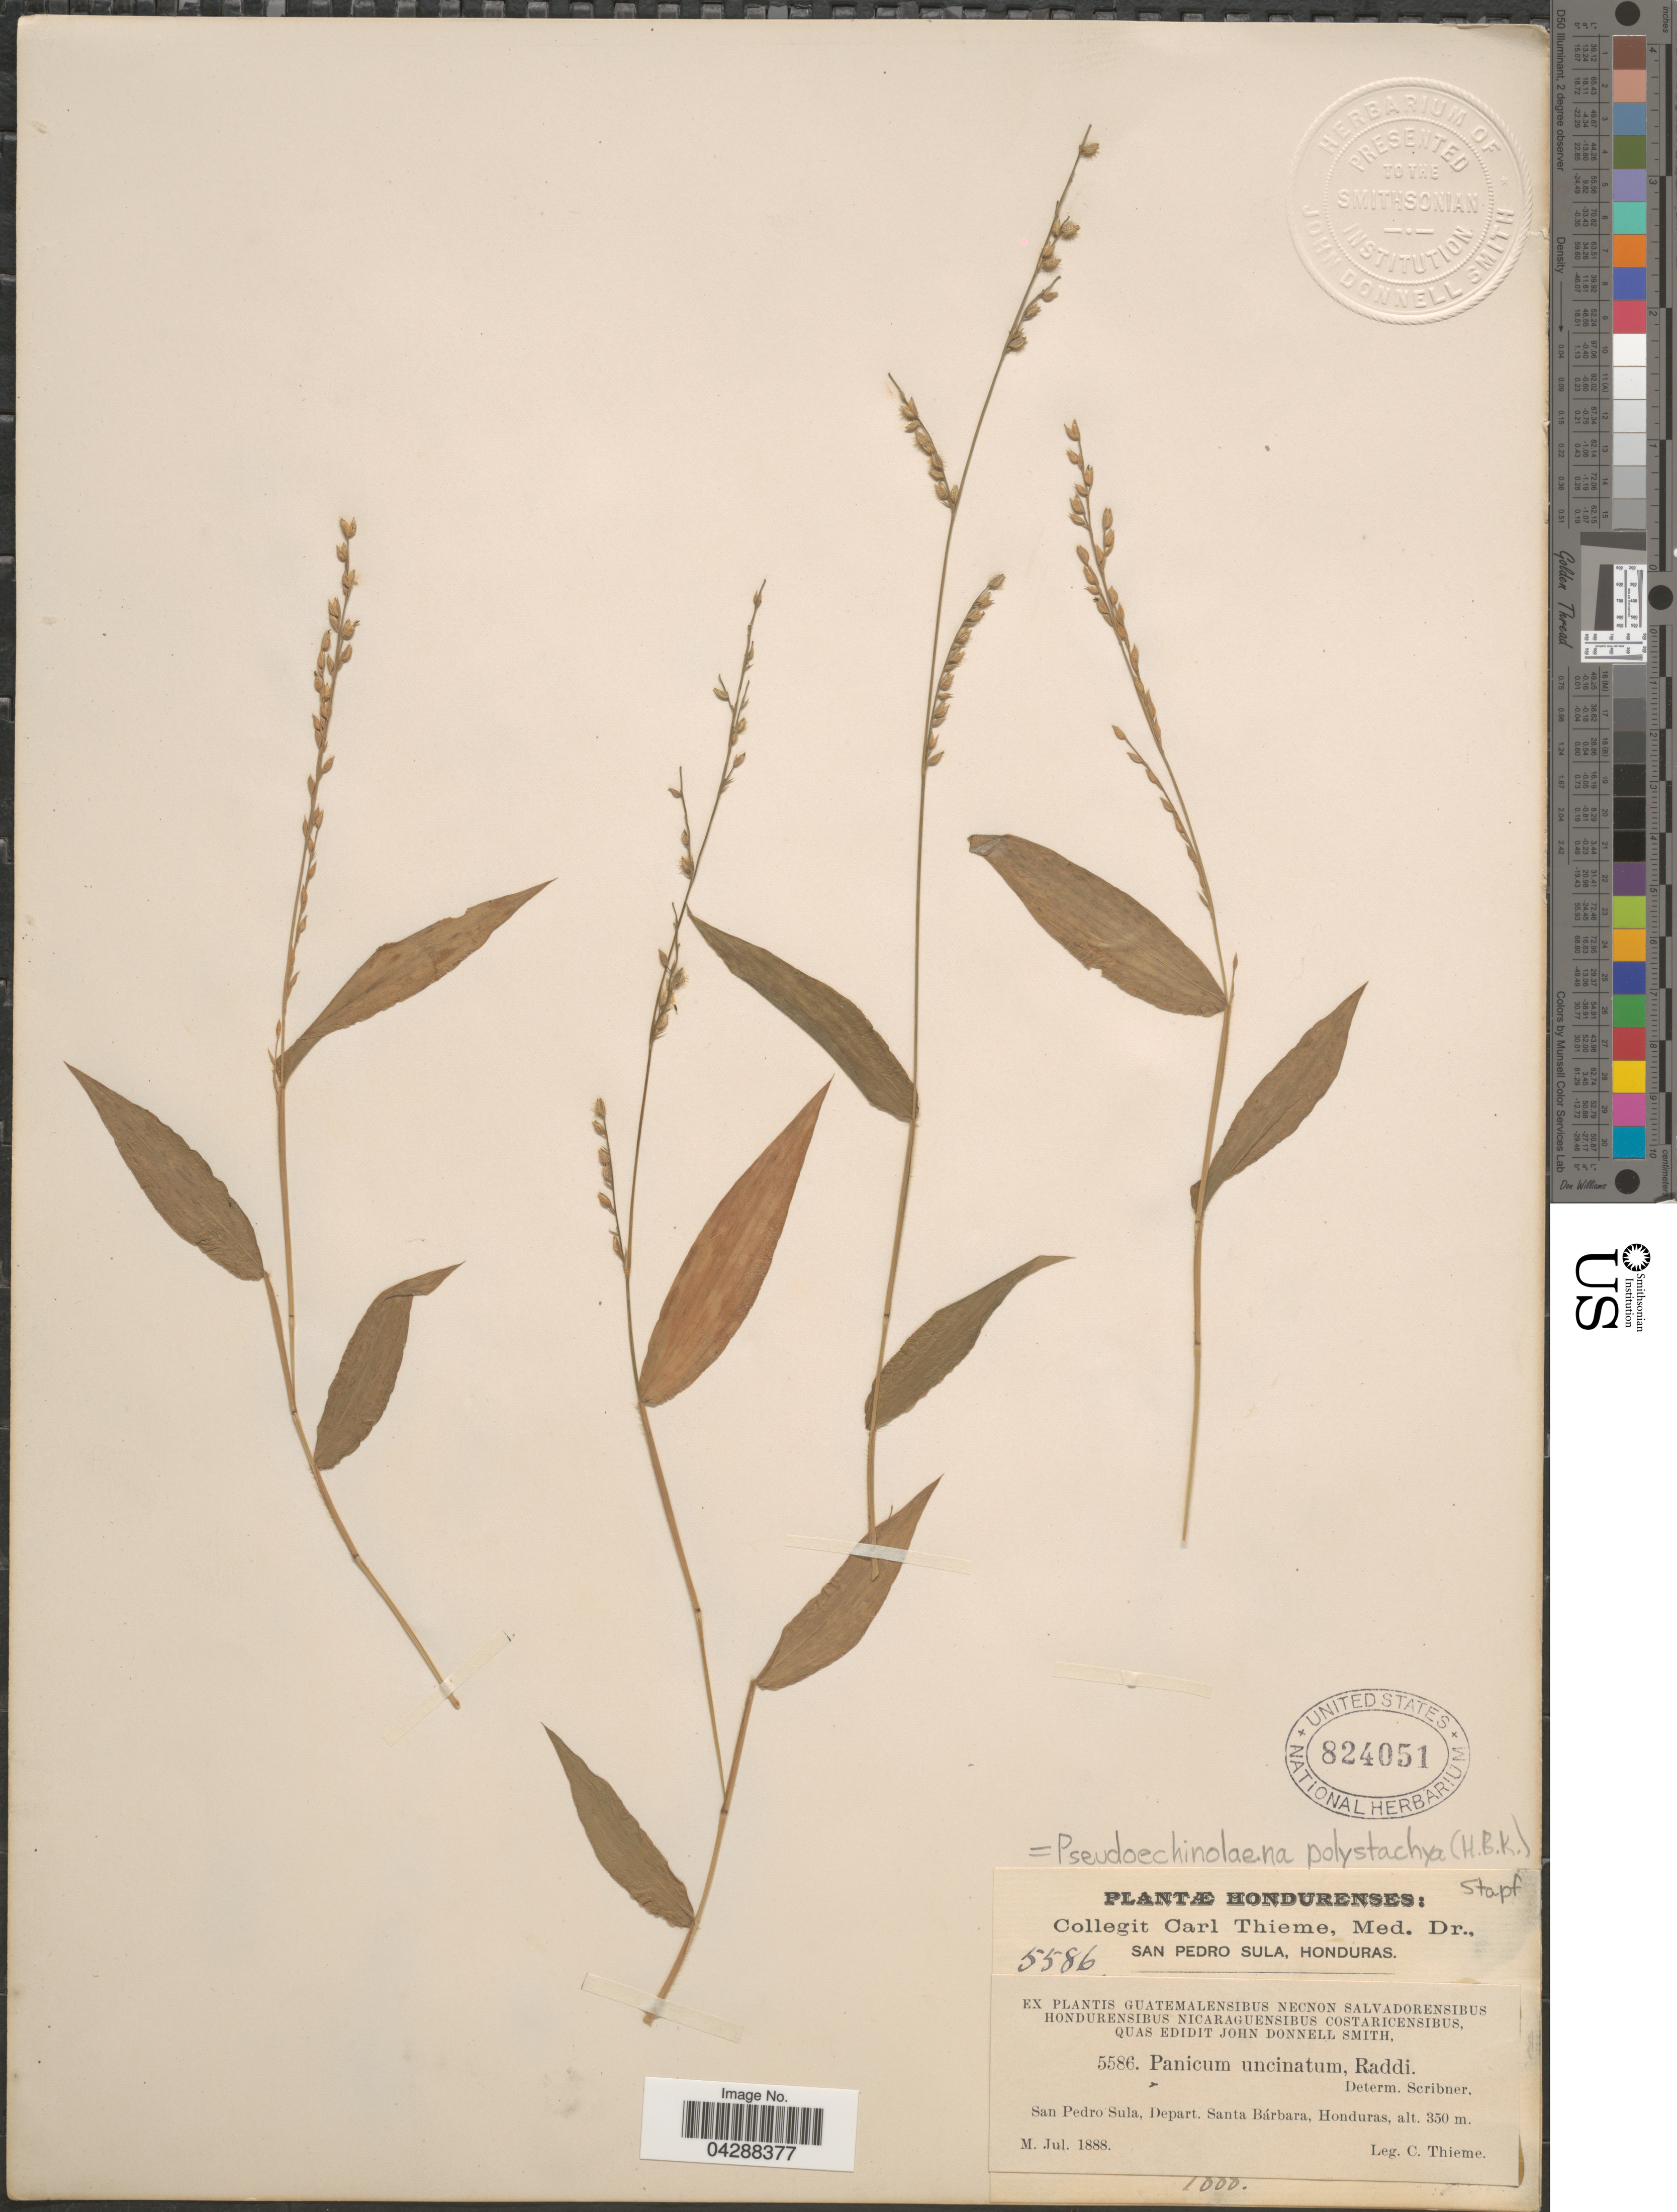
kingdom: Plantae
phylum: Tracheophyta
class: Liliopsida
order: Poales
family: Poaceae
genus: Pseudechinolaena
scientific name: Pseudechinolaena polystachya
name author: (Kunth) Stapf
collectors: C. Thieme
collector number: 5586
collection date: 1888-07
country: Honduras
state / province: Santa Barbara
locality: San Pedro Sula, Depart. Santa Bárbara.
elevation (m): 350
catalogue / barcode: US 824051